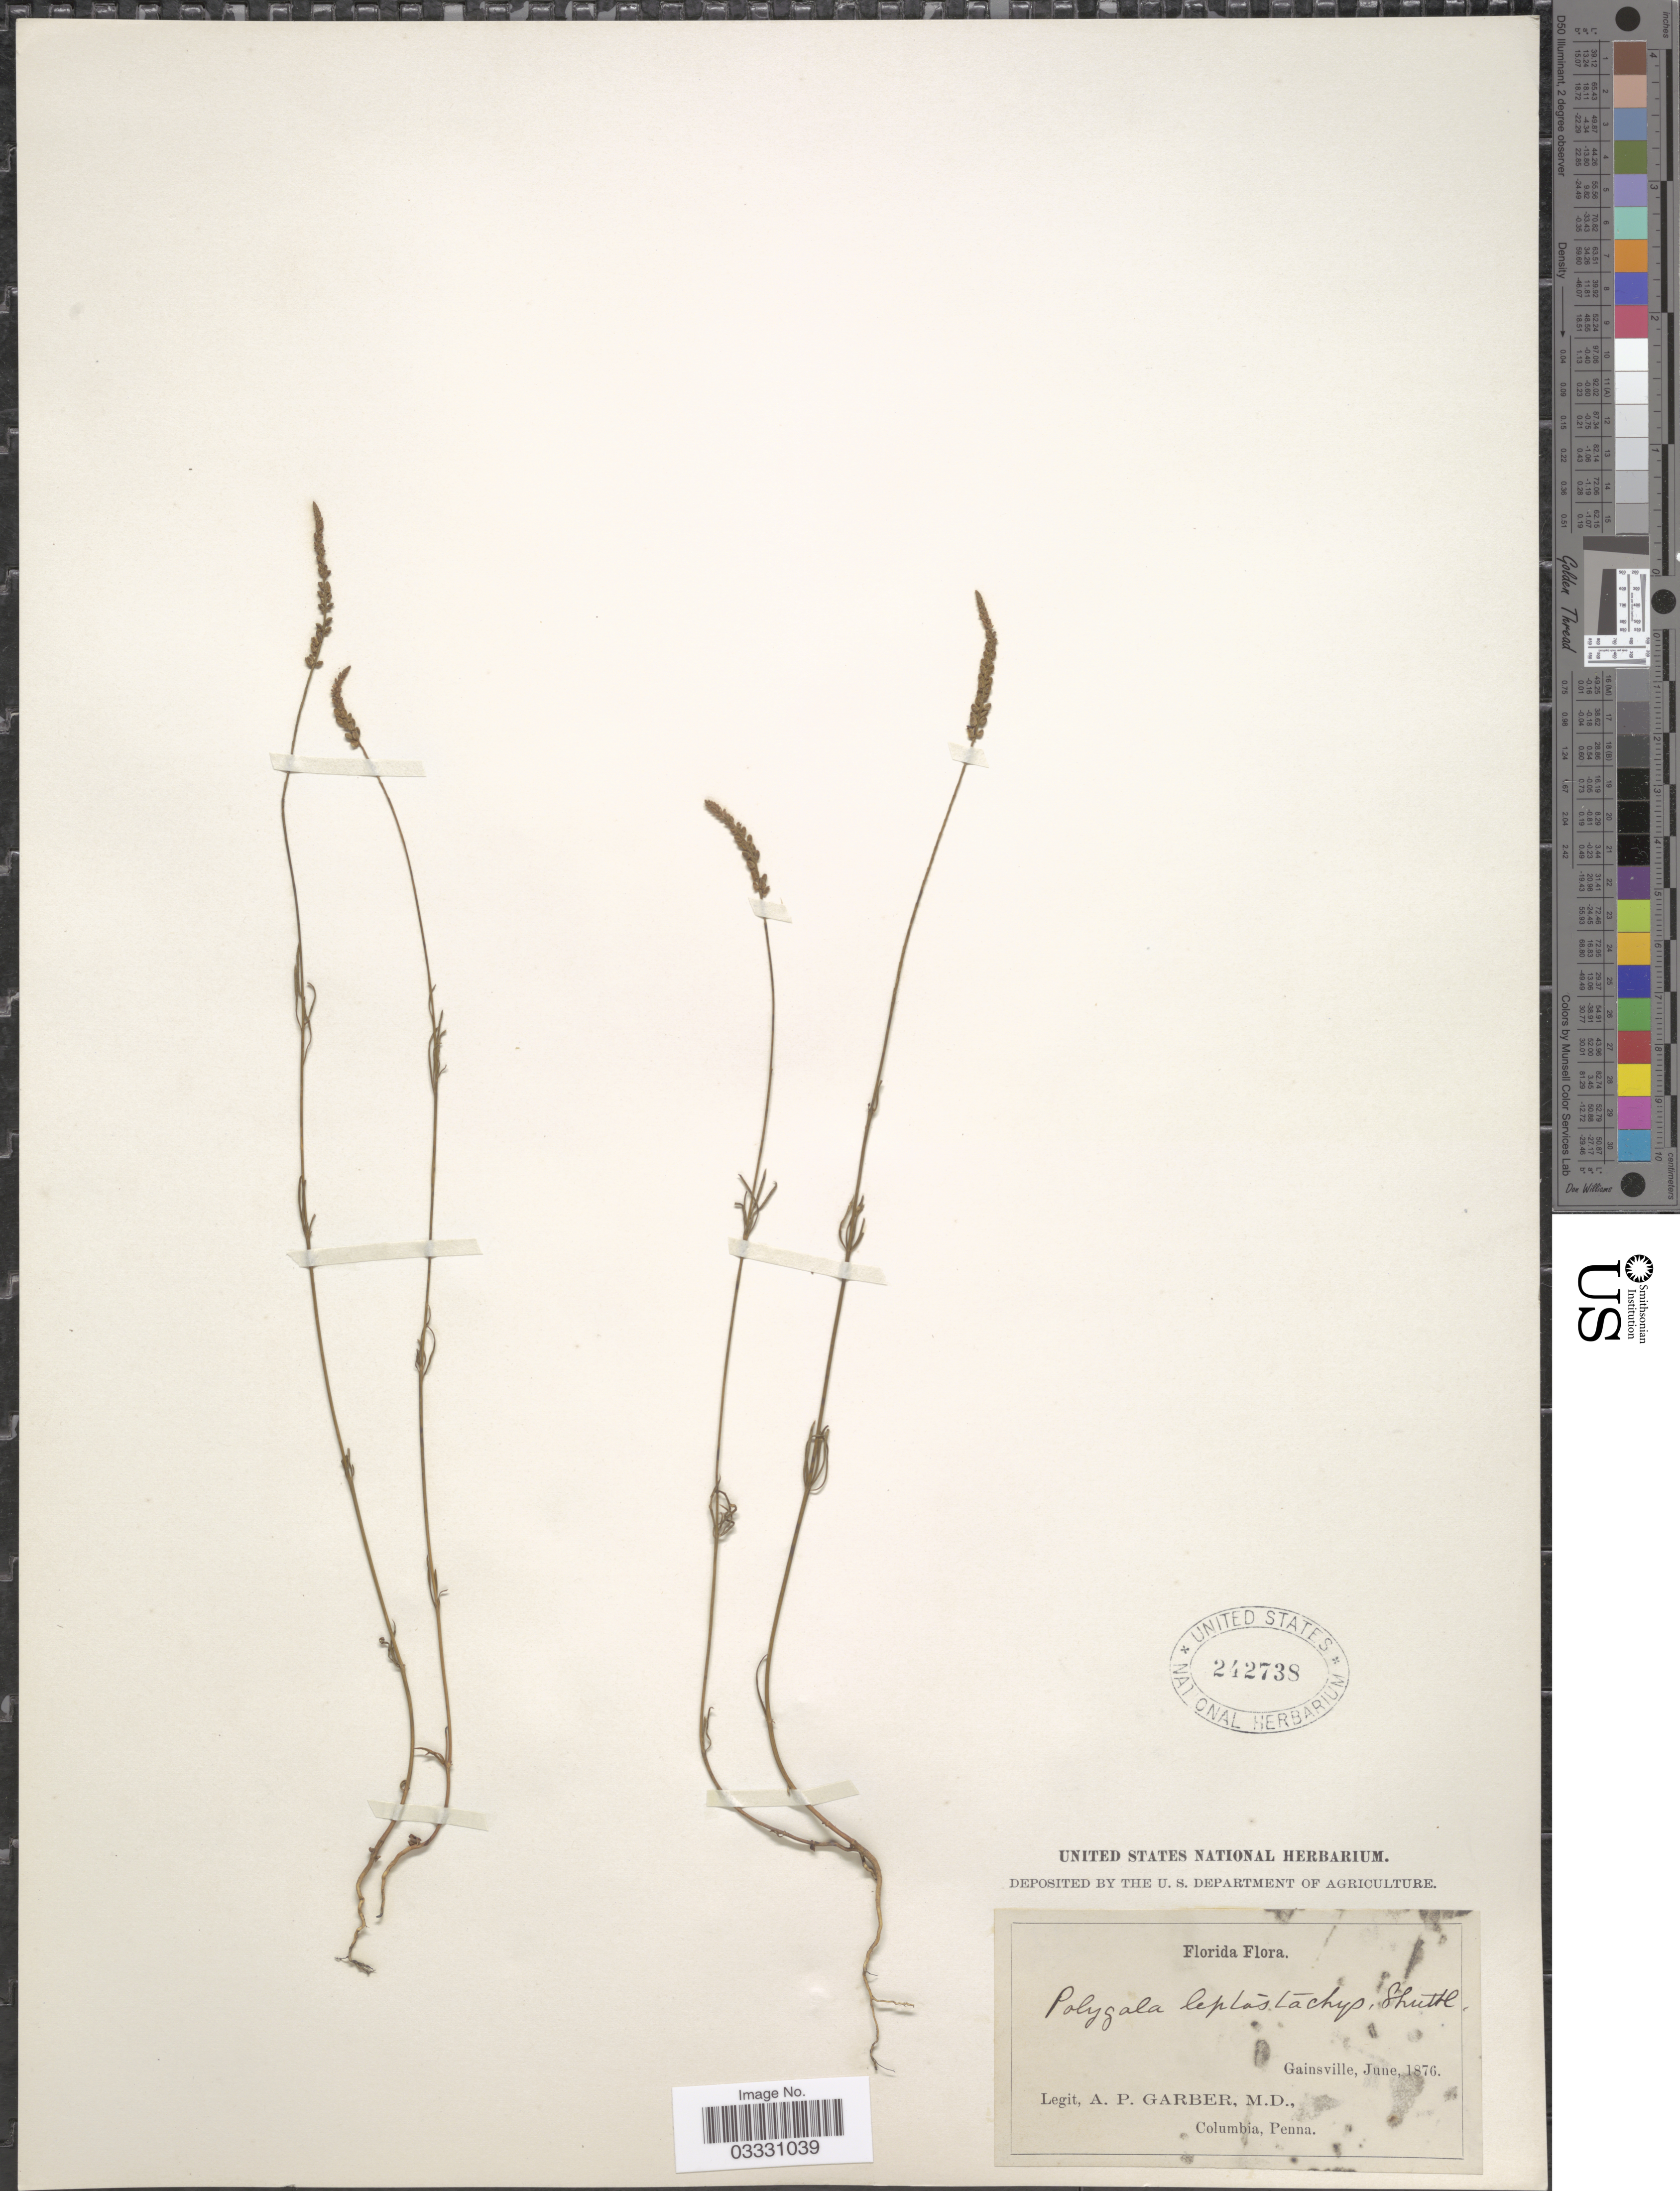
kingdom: Plantae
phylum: Tracheophyta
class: Magnoliopsida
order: Fabales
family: Polygalaceae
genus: Polygala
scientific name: Polygala leptostachys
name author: Shuttlew. ex A. Gray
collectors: A. P. Garber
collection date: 1876-06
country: United States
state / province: Florida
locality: Gainsville.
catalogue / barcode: US 242738